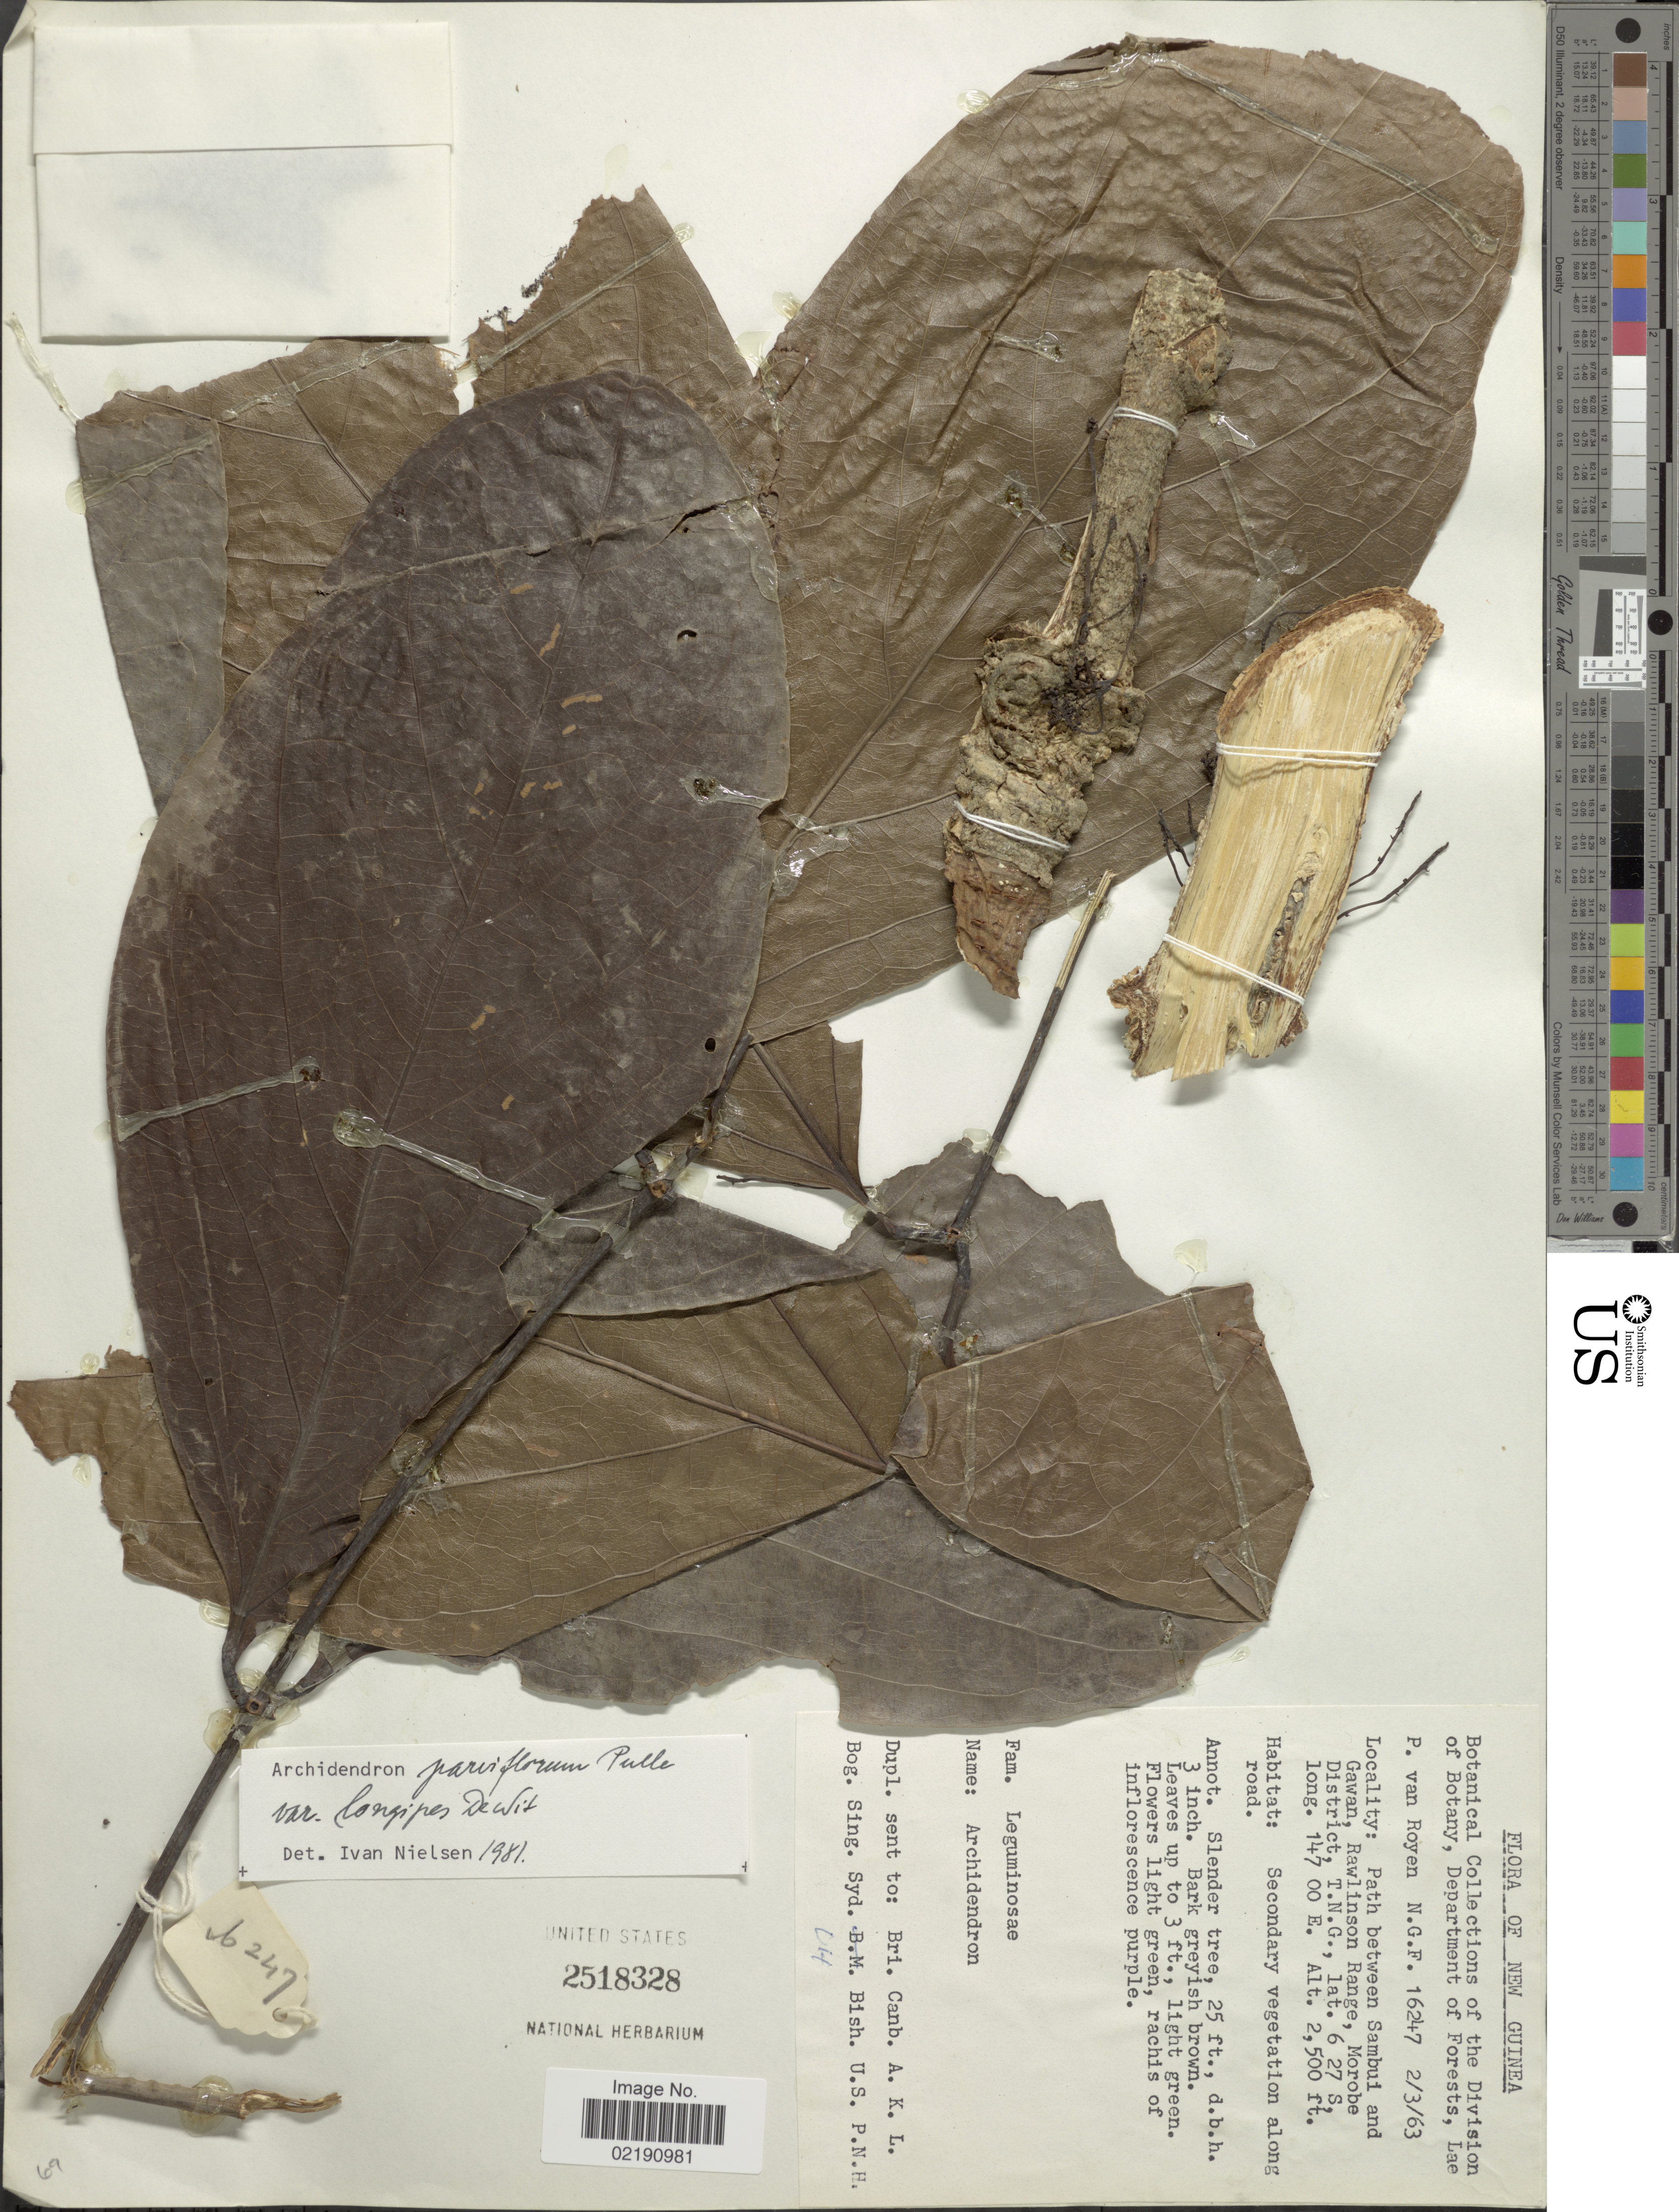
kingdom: Plantae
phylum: Tracheophyta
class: Magnoliopsida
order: Fabales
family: Fabaceae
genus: Archidendron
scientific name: Archidendron parviflorum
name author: Pulle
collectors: P. van Royen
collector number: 16247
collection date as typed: Transcribed d/m/y: 2/3/63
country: Papua New Guinea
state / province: Morobe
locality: Path between Sambui and Gawan, Rawlinson Range, T.N.G., secondary vegetation along road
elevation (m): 762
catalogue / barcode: US 2518328